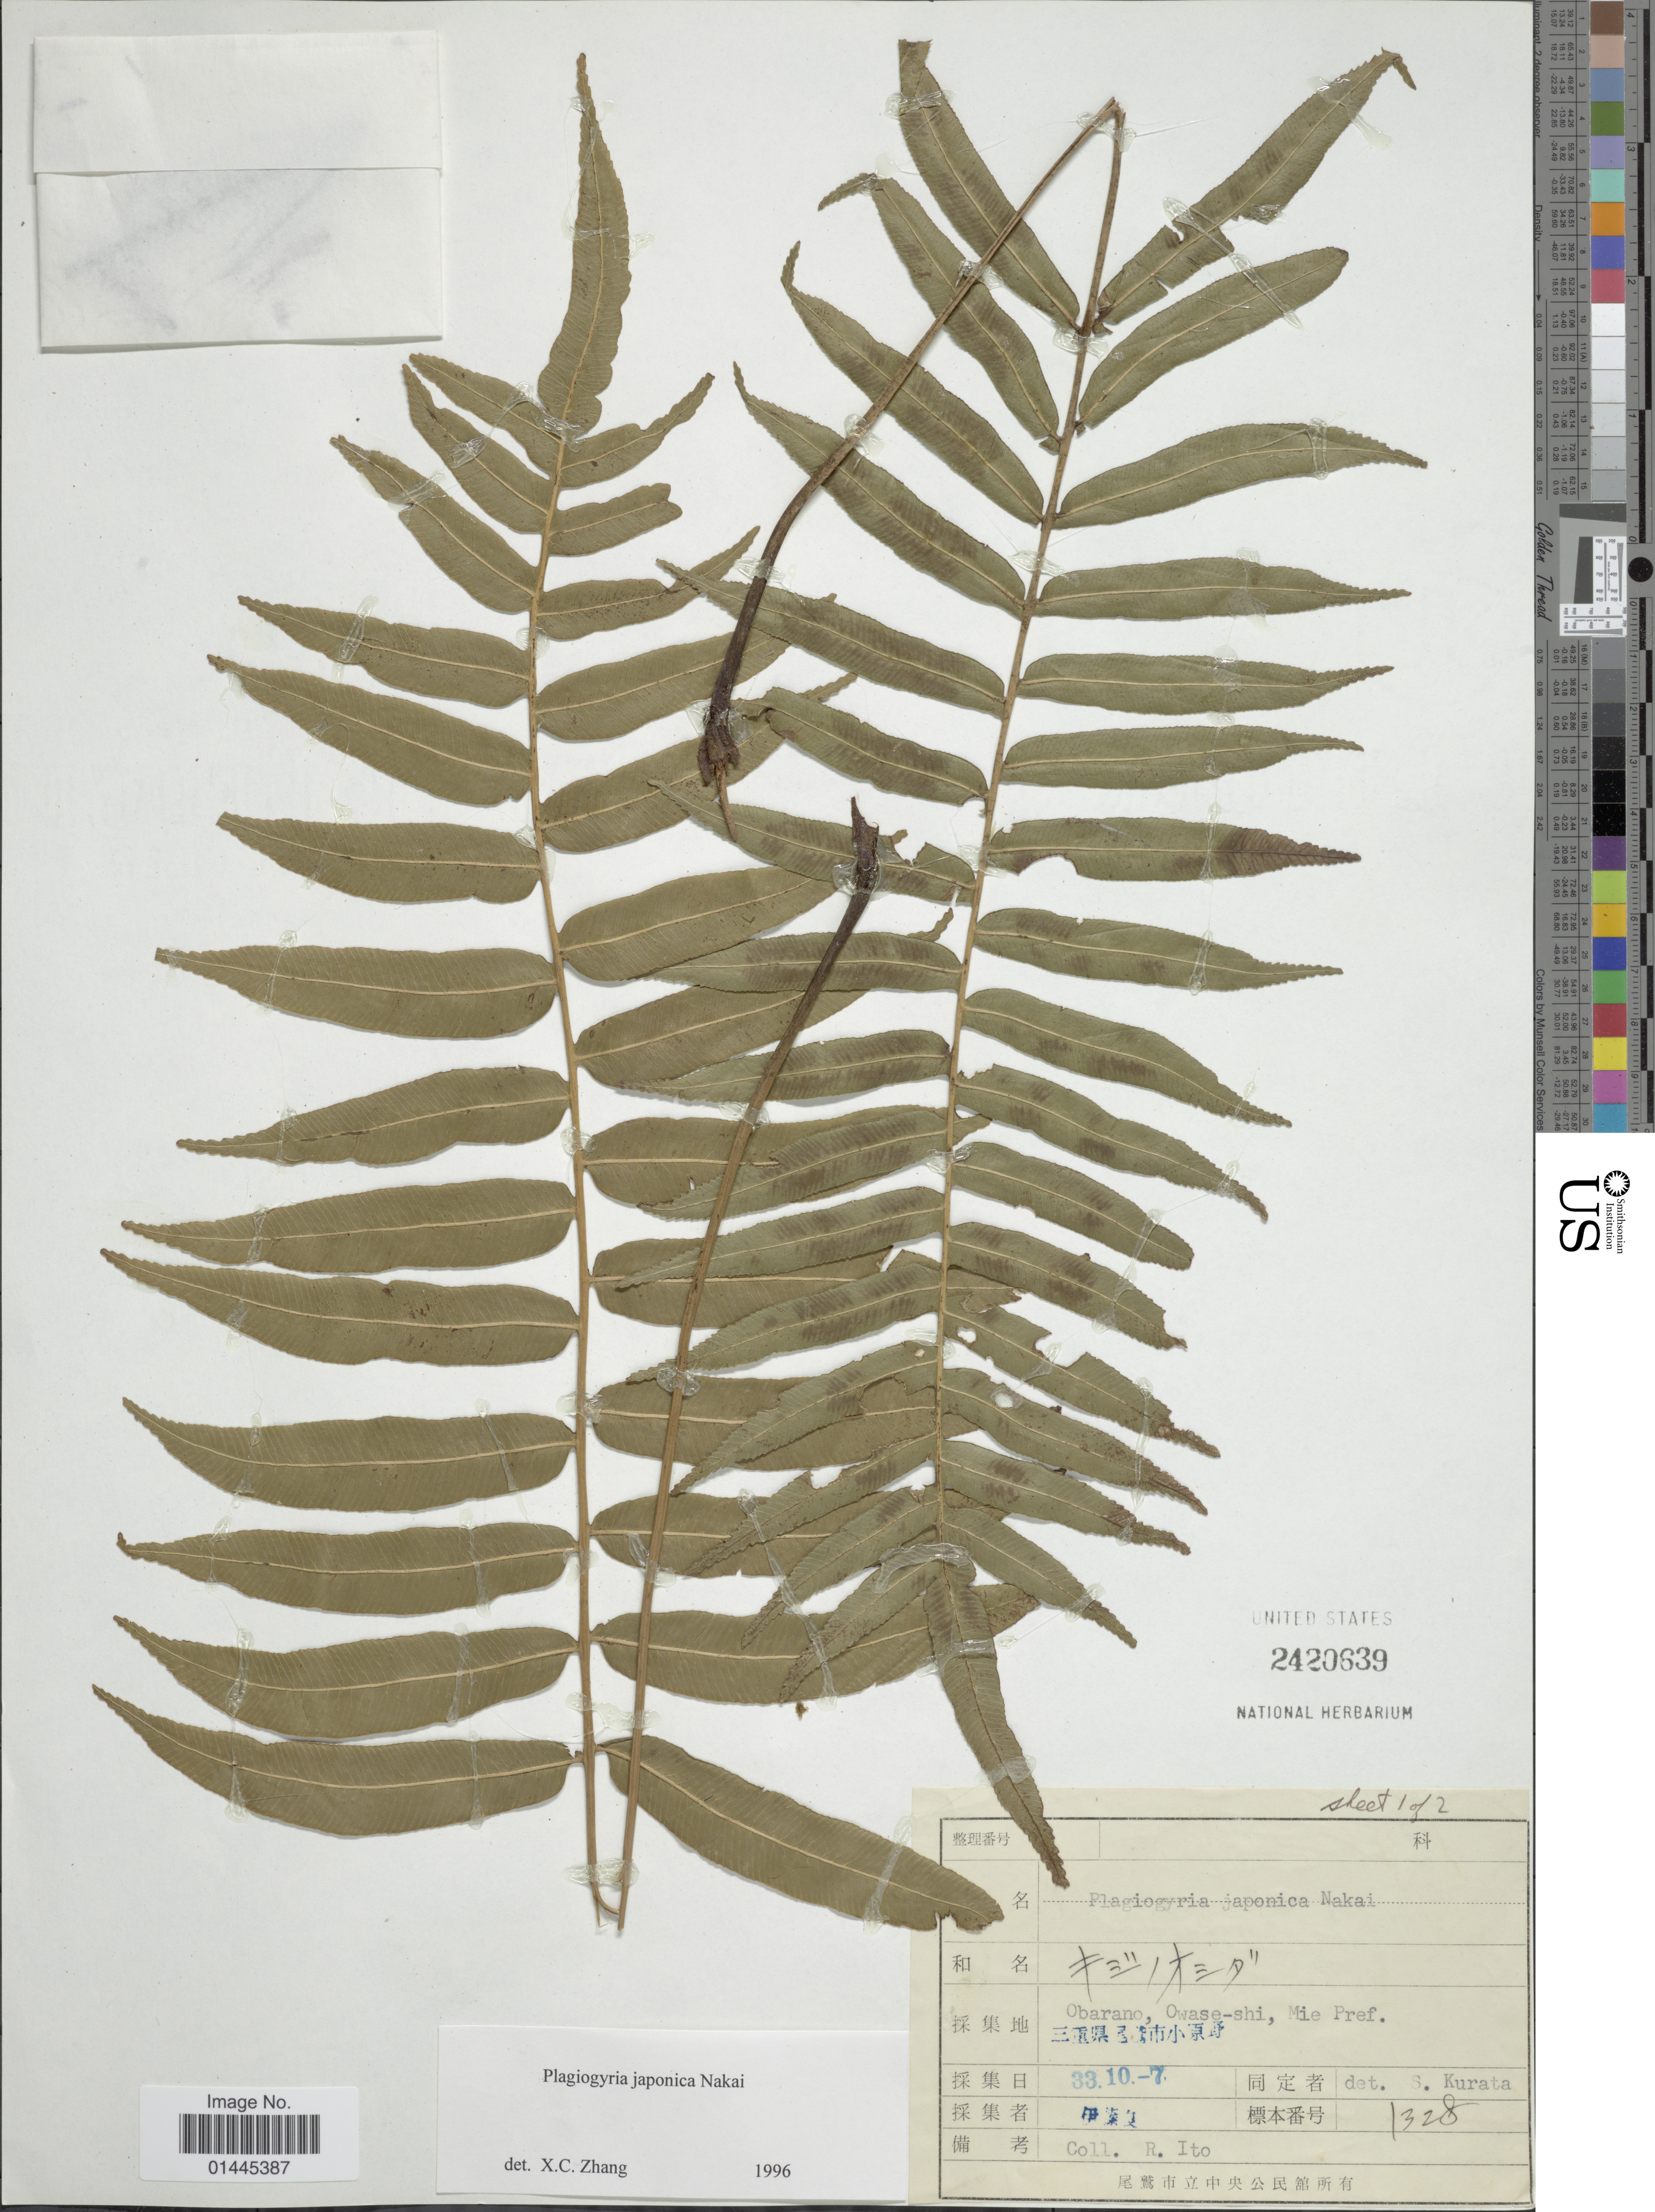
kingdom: Plantae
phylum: Tracheophyta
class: Polypodiopsida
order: Cyatheales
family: Plagiogyriaceae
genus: Plagiogyria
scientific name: Plagiogyria japonica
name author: Nakai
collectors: R. Ito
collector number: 1328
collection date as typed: Transcribed d/m/y: 7/10/33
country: Japan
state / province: Mie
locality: Obarano, Owasa-shi.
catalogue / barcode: US 2420639